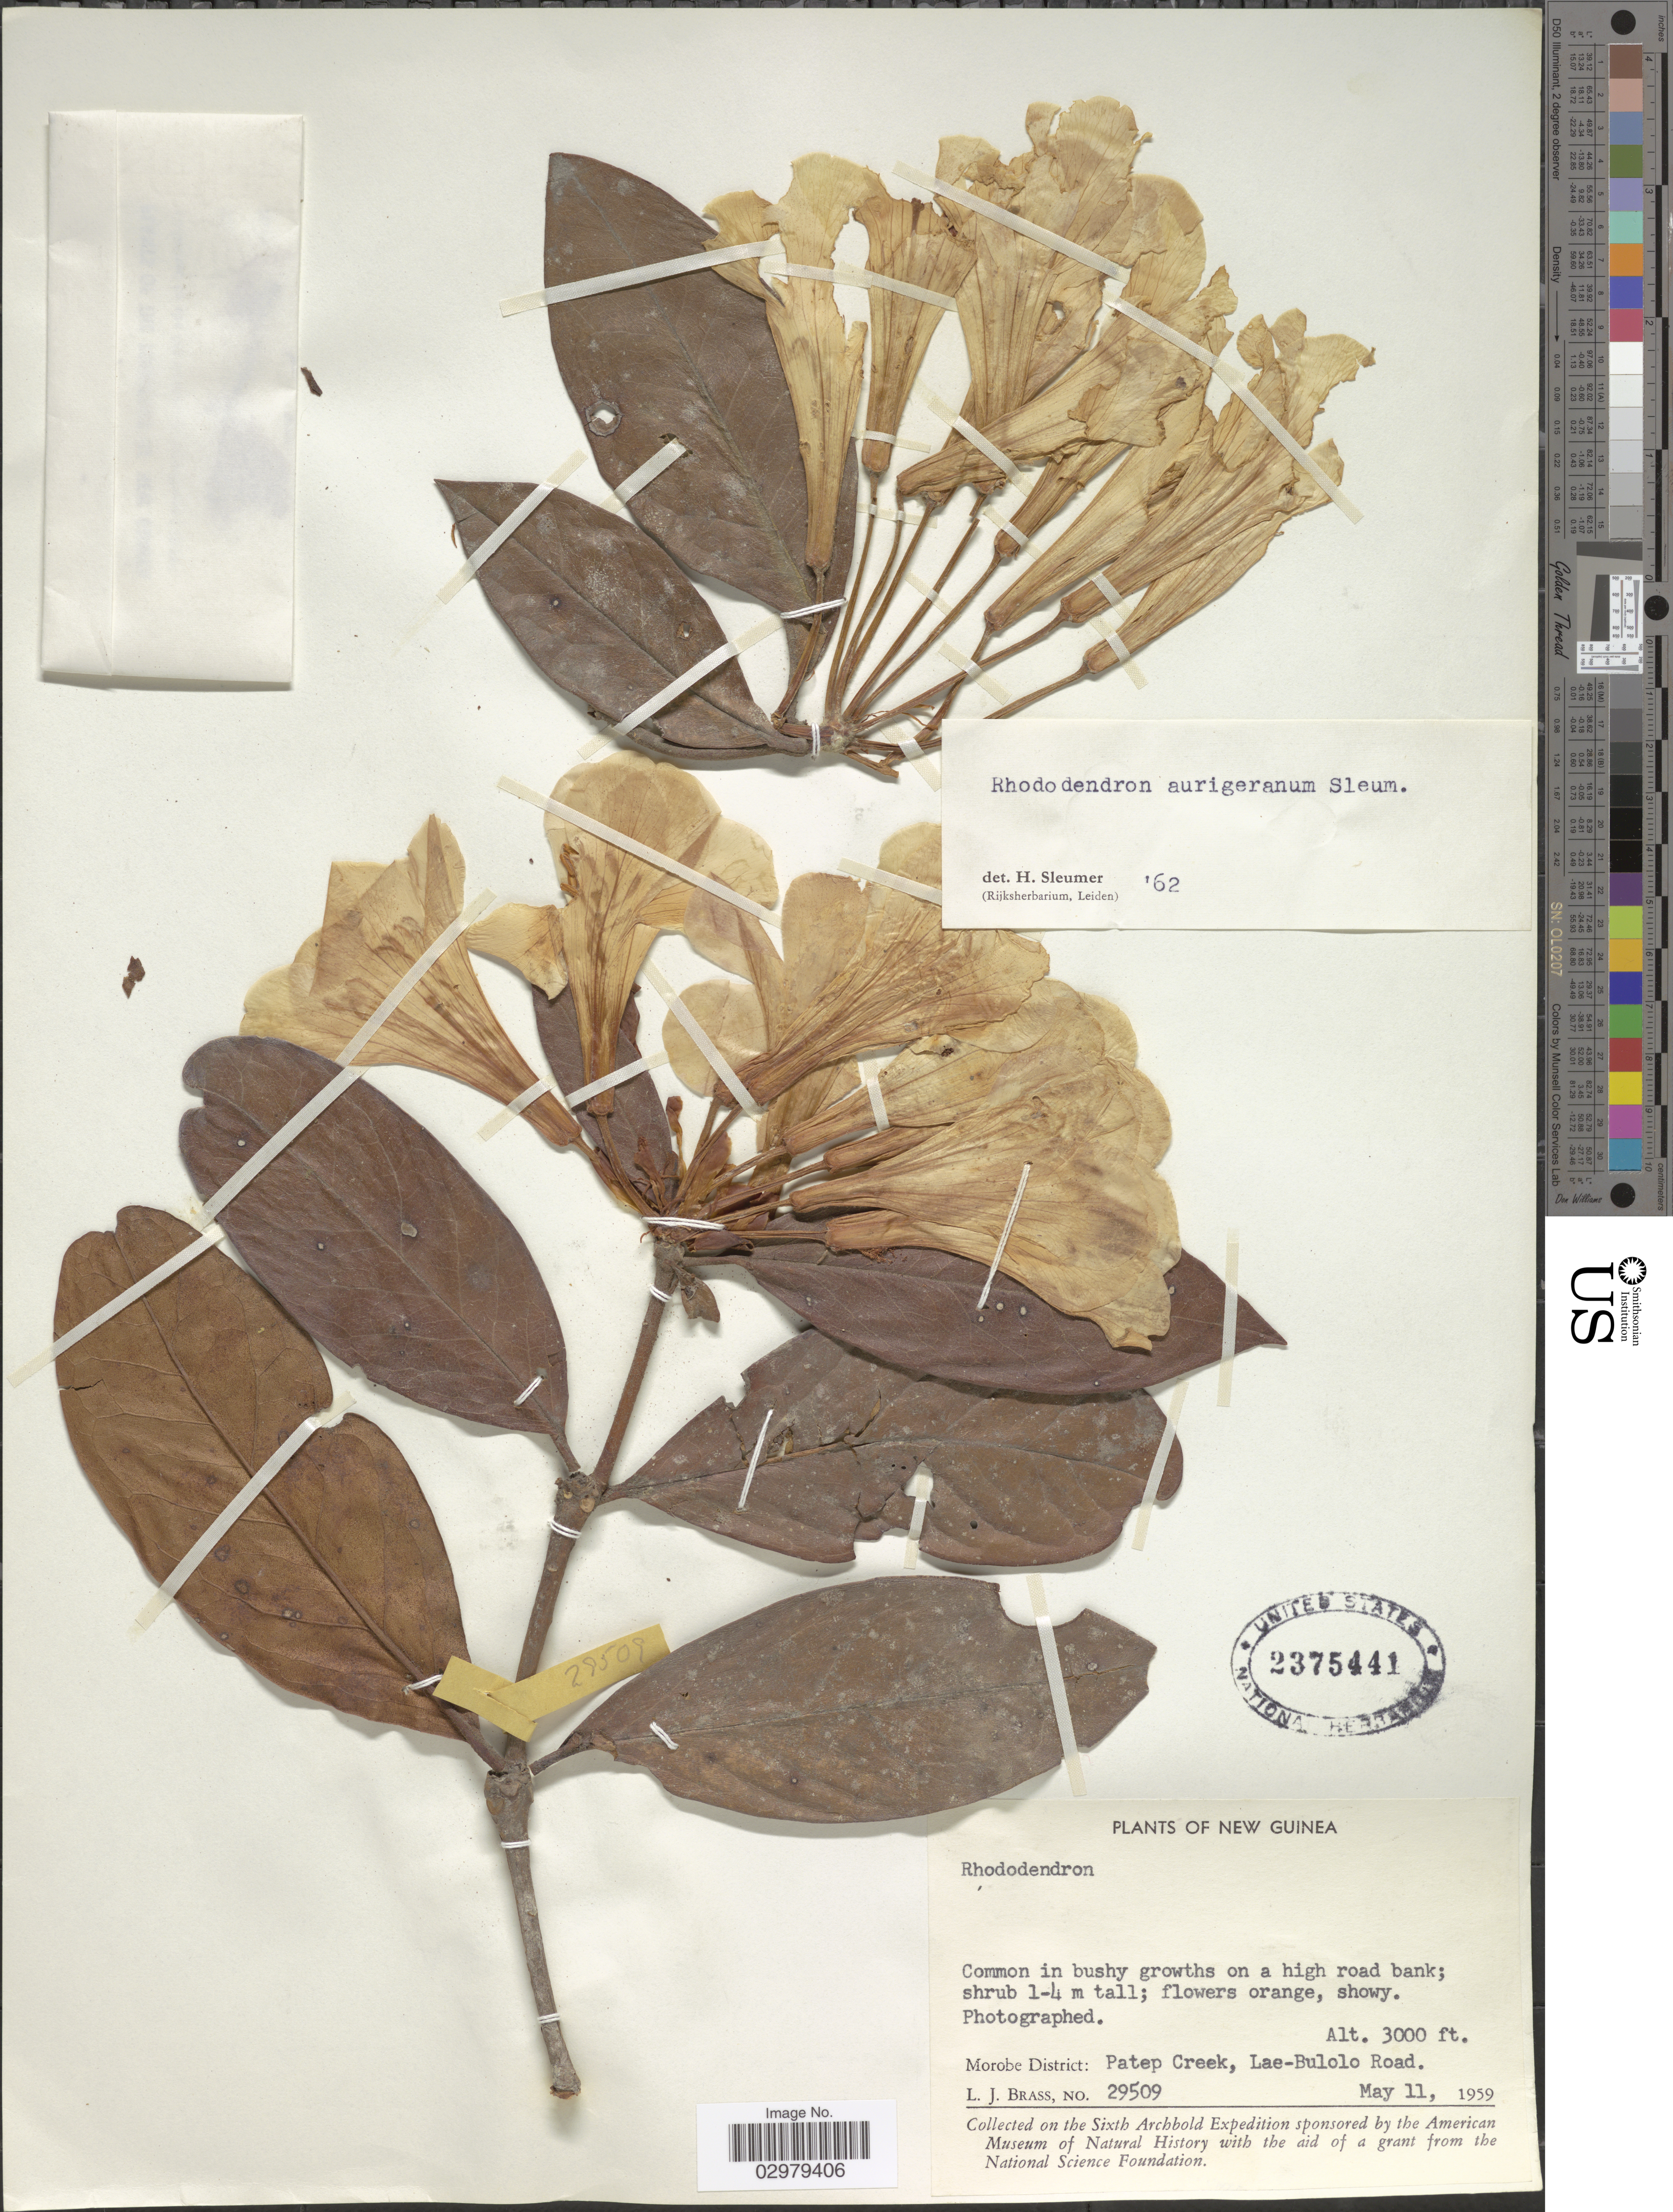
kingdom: Plantae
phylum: Tracheophyta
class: Magnoliopsida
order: Ericales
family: Ericaceae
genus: Rhododendron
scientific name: Rhododendron aurigeranum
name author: Sleumer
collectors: L. J. Brass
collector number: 29509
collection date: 1959-05-11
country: Papua New Guinea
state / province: Morobe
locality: New Guinea. Morobe District: Patep Creek, Lae-Bulolo Road.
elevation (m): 914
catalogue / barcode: US 2375441